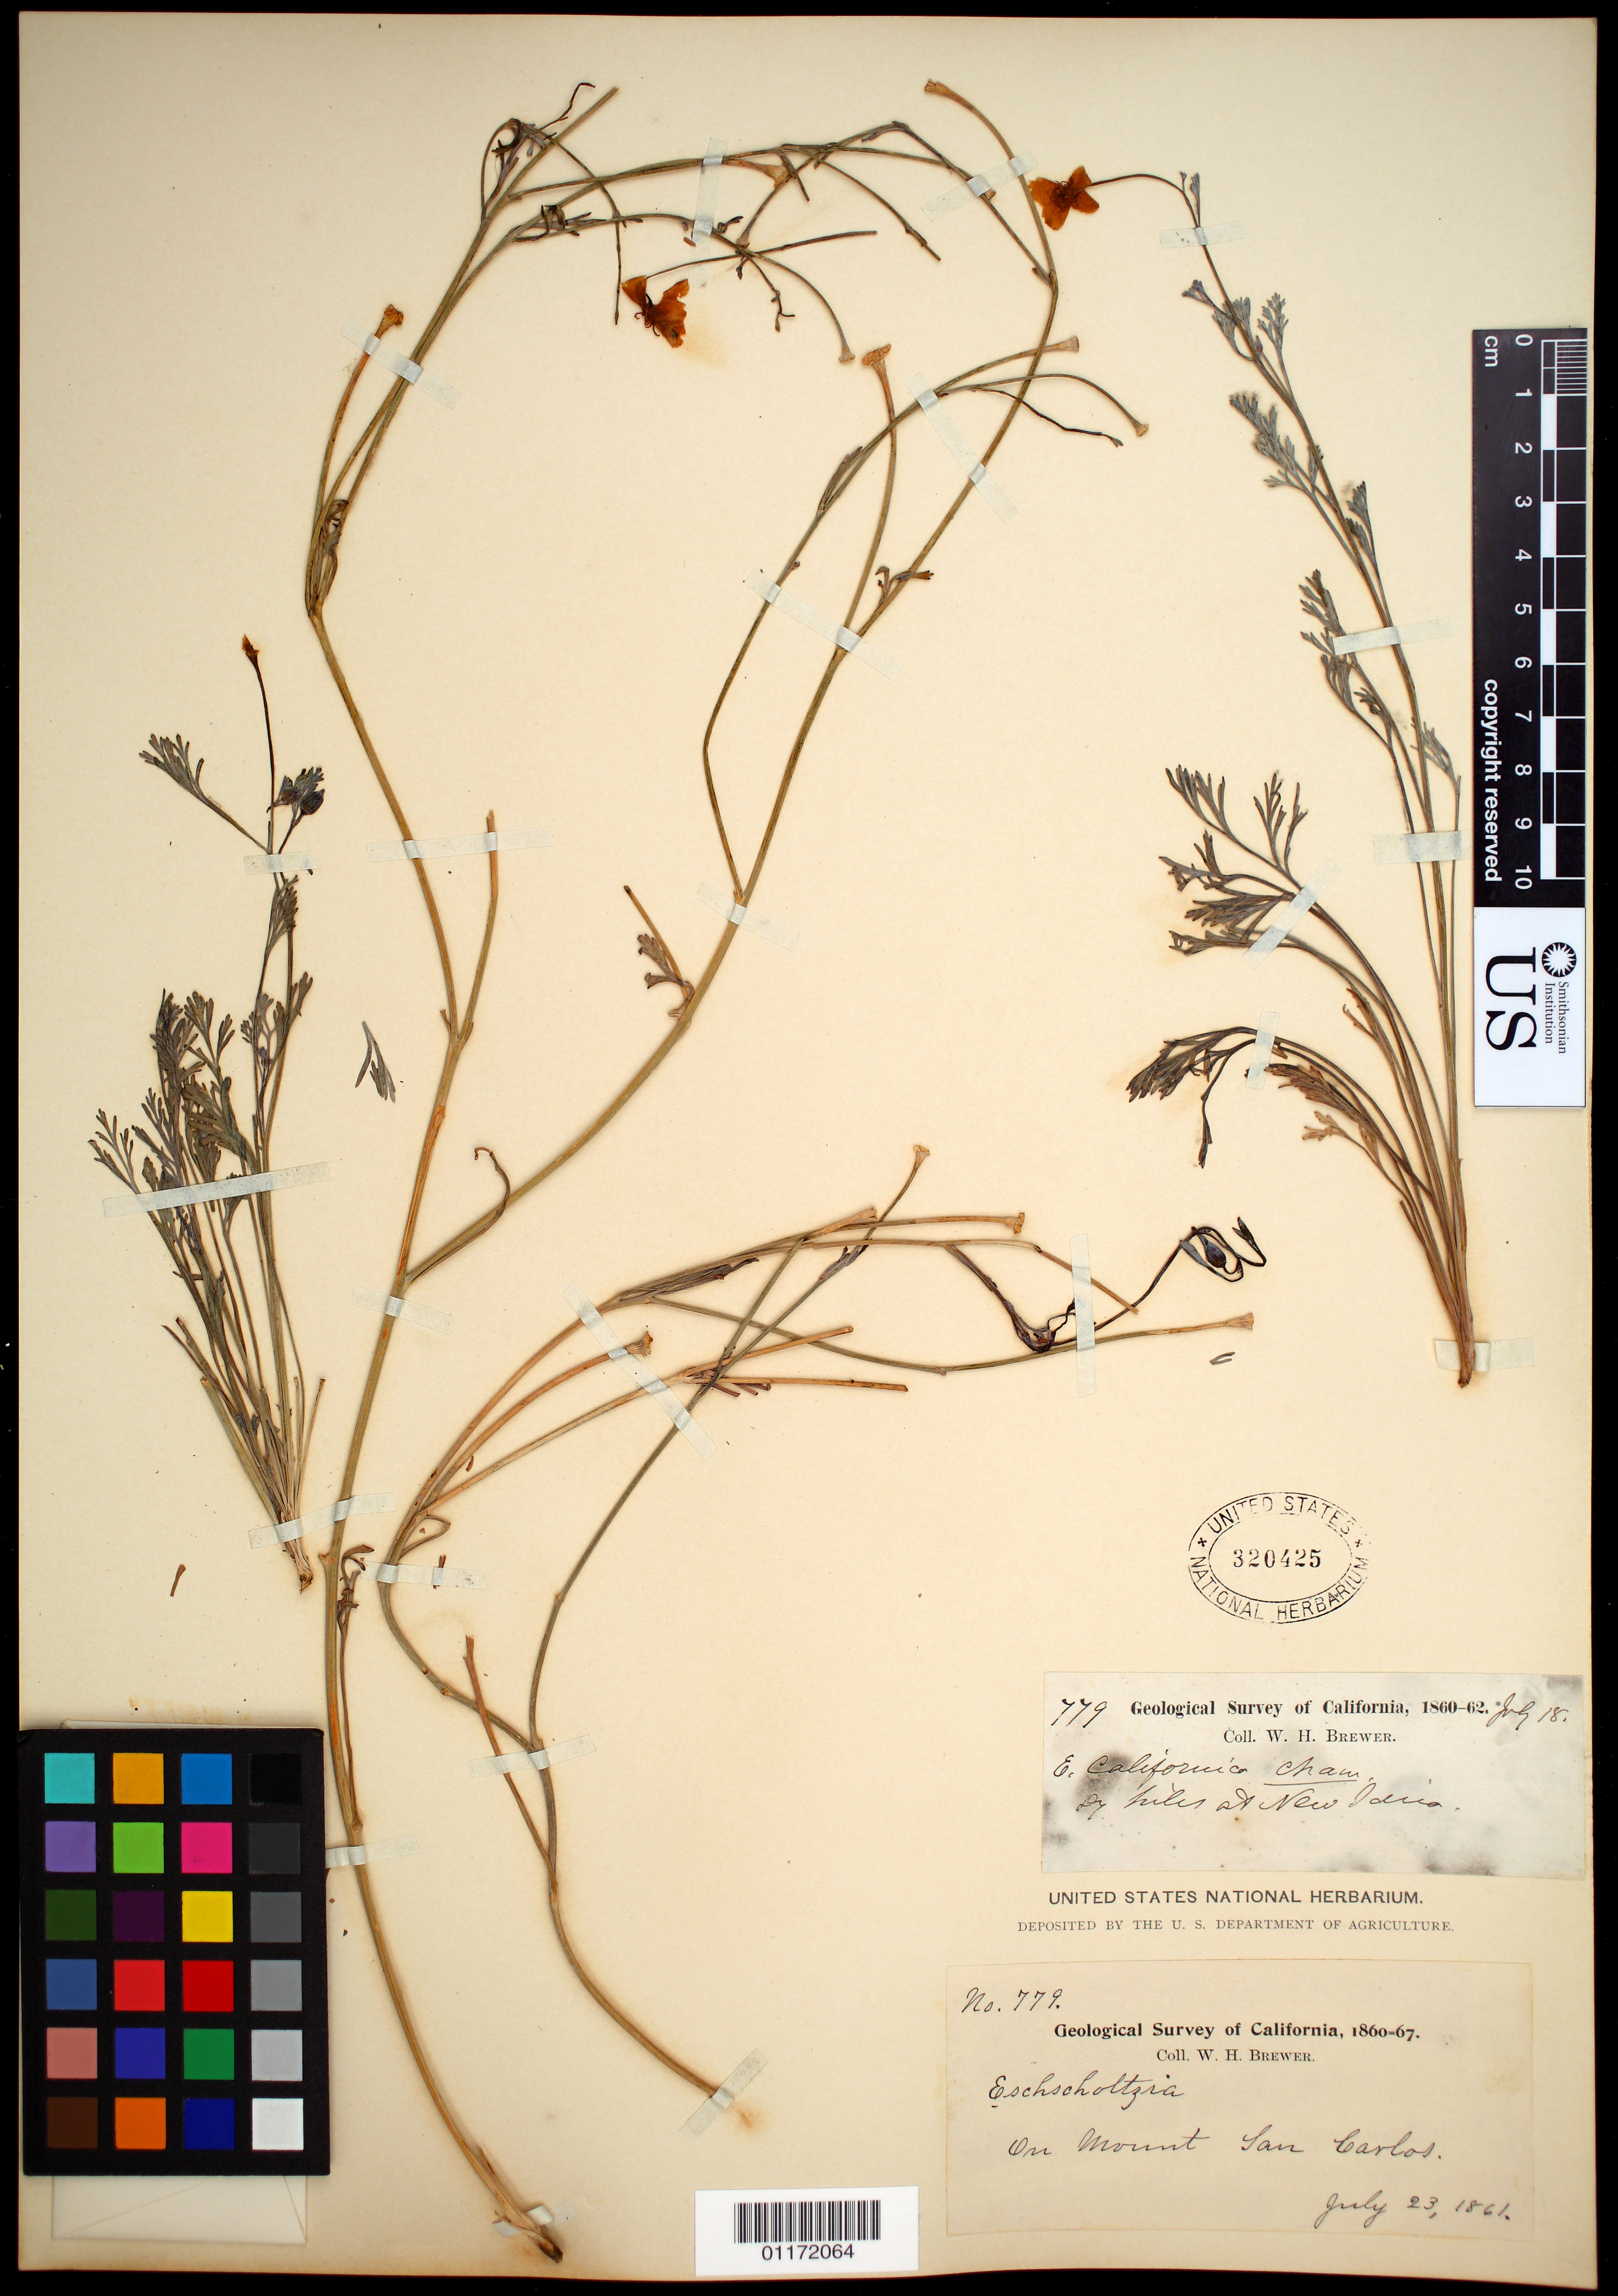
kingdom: Plantae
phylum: Tracheophyta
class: Magnoliopsida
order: Ranunculales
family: Papaveraceae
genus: Eschscholzia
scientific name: Eschscholzia californica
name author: Cham.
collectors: W. H. Brewer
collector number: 779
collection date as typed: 23 Jul 1861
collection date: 1861-07-23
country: United States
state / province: California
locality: On mount San Carlos.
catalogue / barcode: US 320425